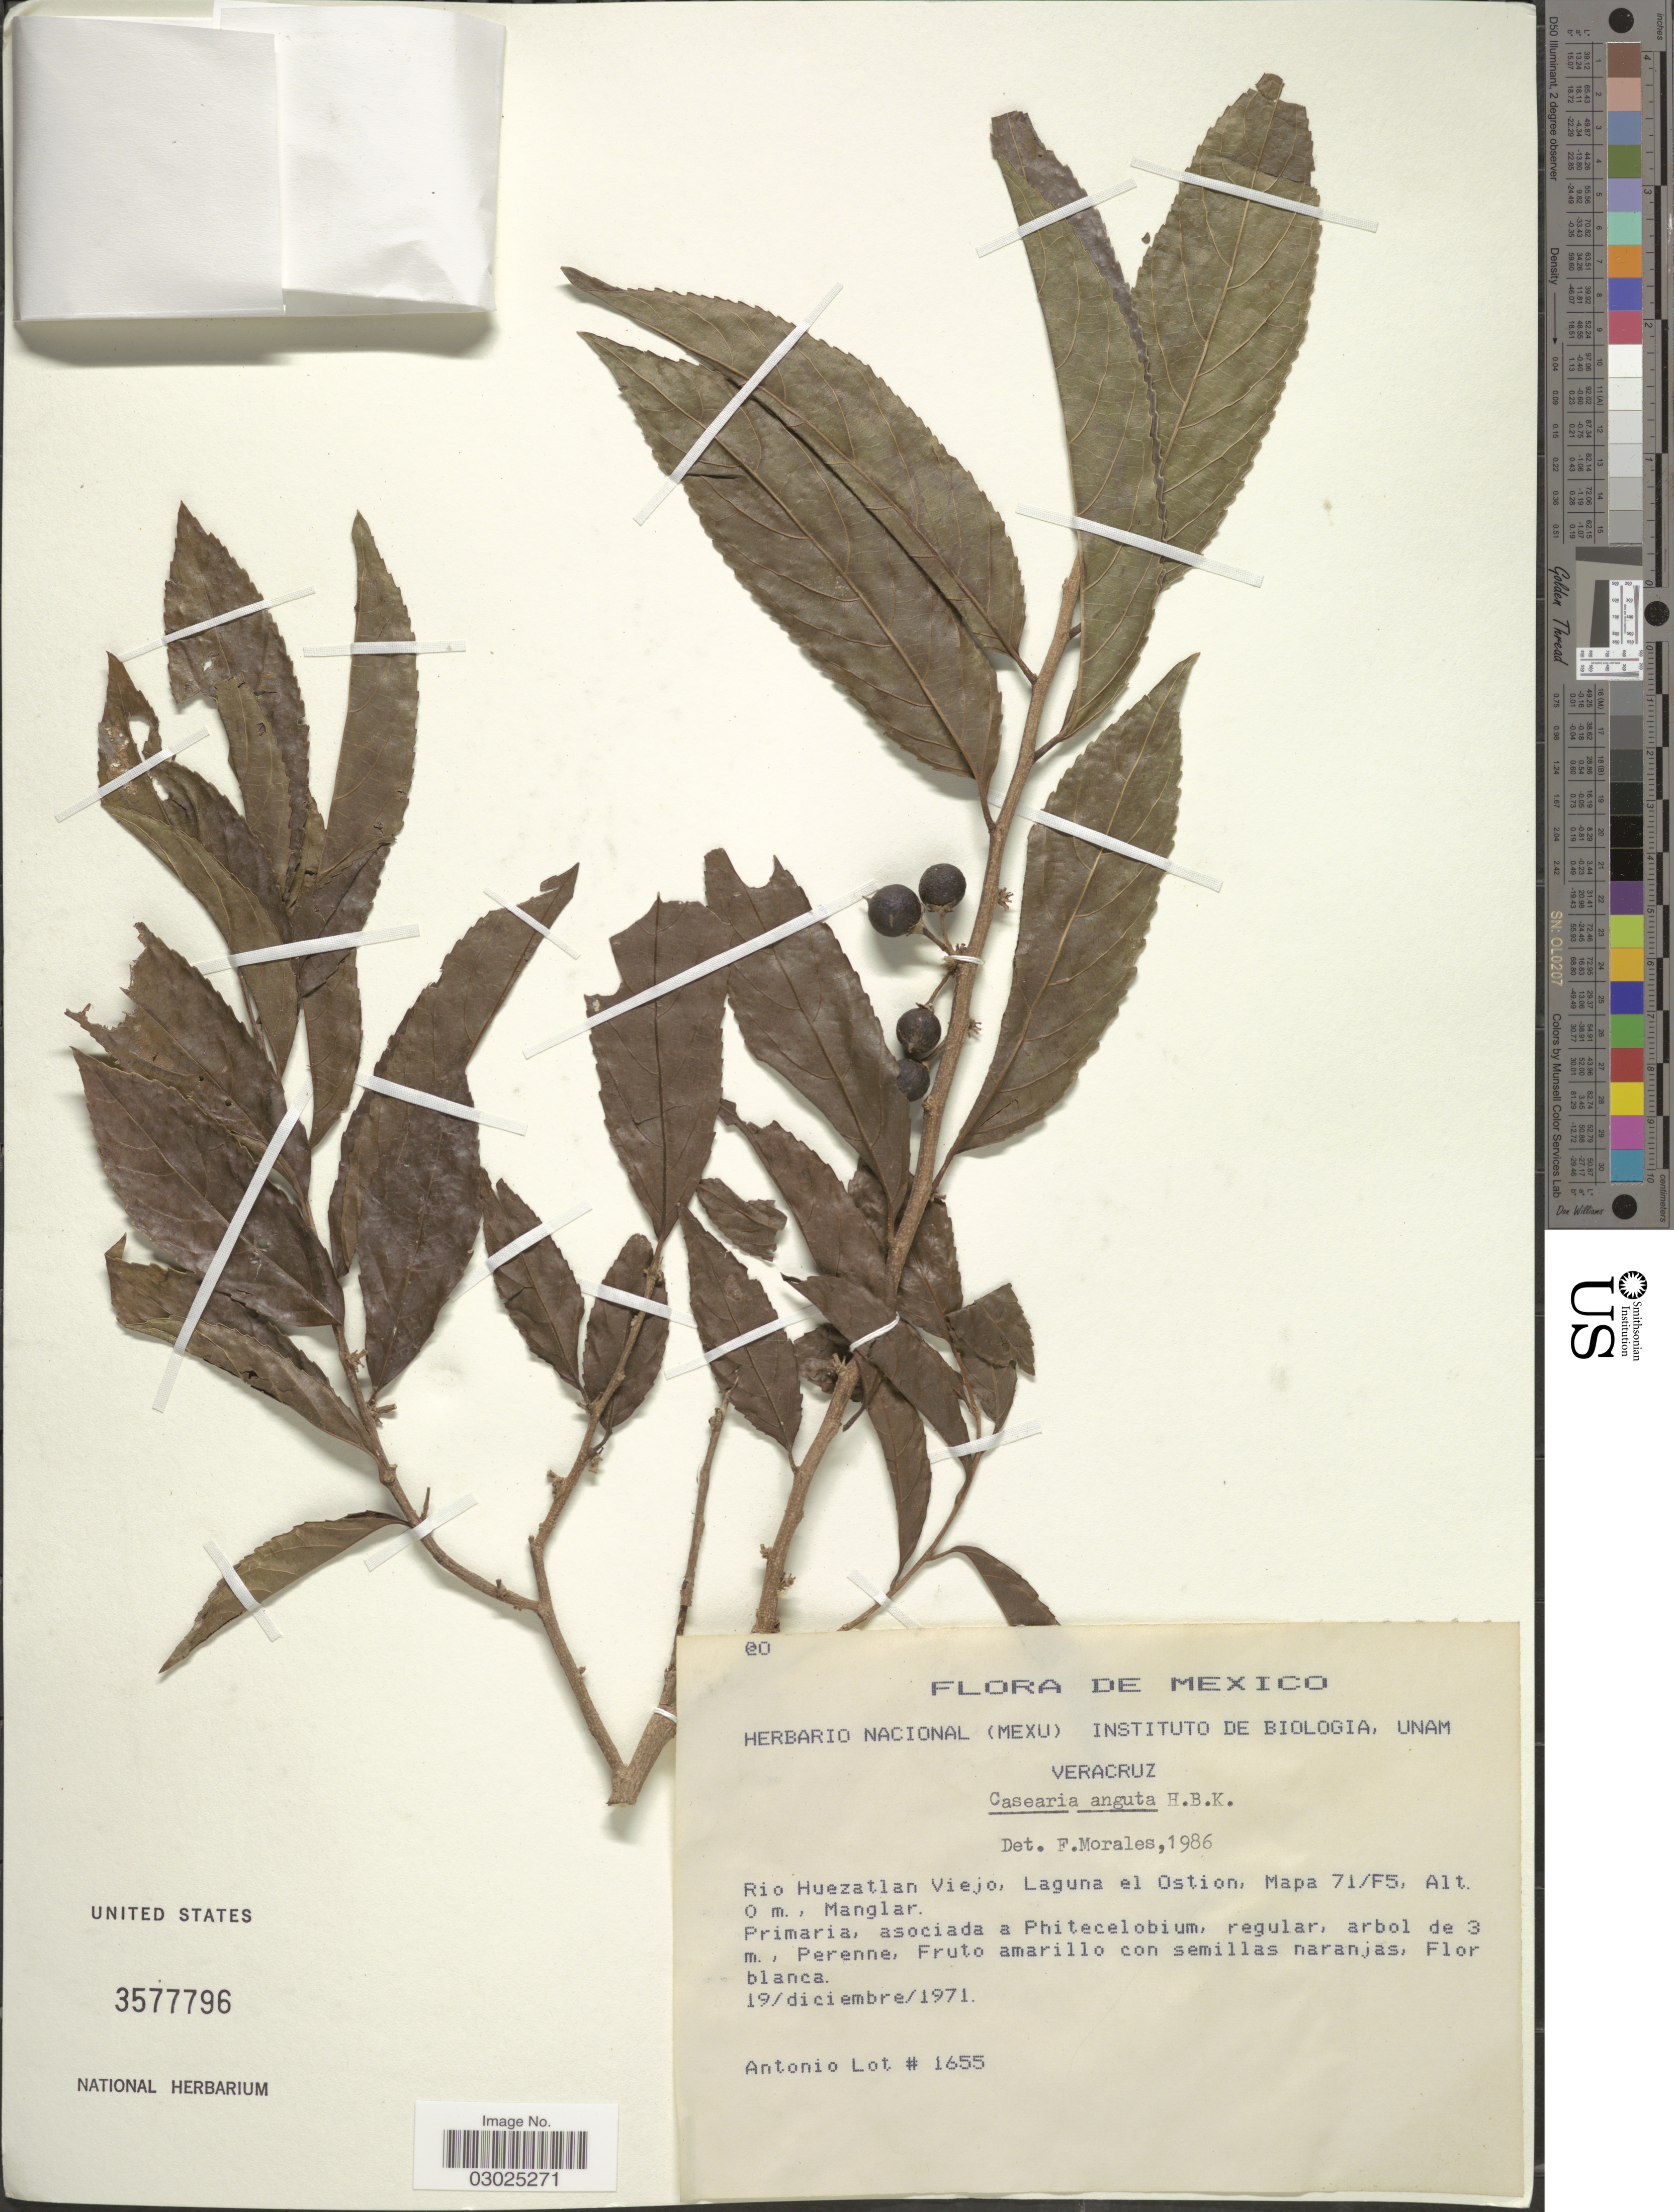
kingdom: Plantae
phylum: Tracheophyta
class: Magnoliopsida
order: Malpighiales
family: Salicaceae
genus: Casearia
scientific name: Casearia arguta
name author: Kunth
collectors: Lot, A.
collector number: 1655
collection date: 1971-12-19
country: Mexico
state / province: Veracruz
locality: Veracruz. Rio Huezatlan Viejo, Laguna el Ostion, Mapa 7l/F5.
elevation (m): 0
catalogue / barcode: US 3577796